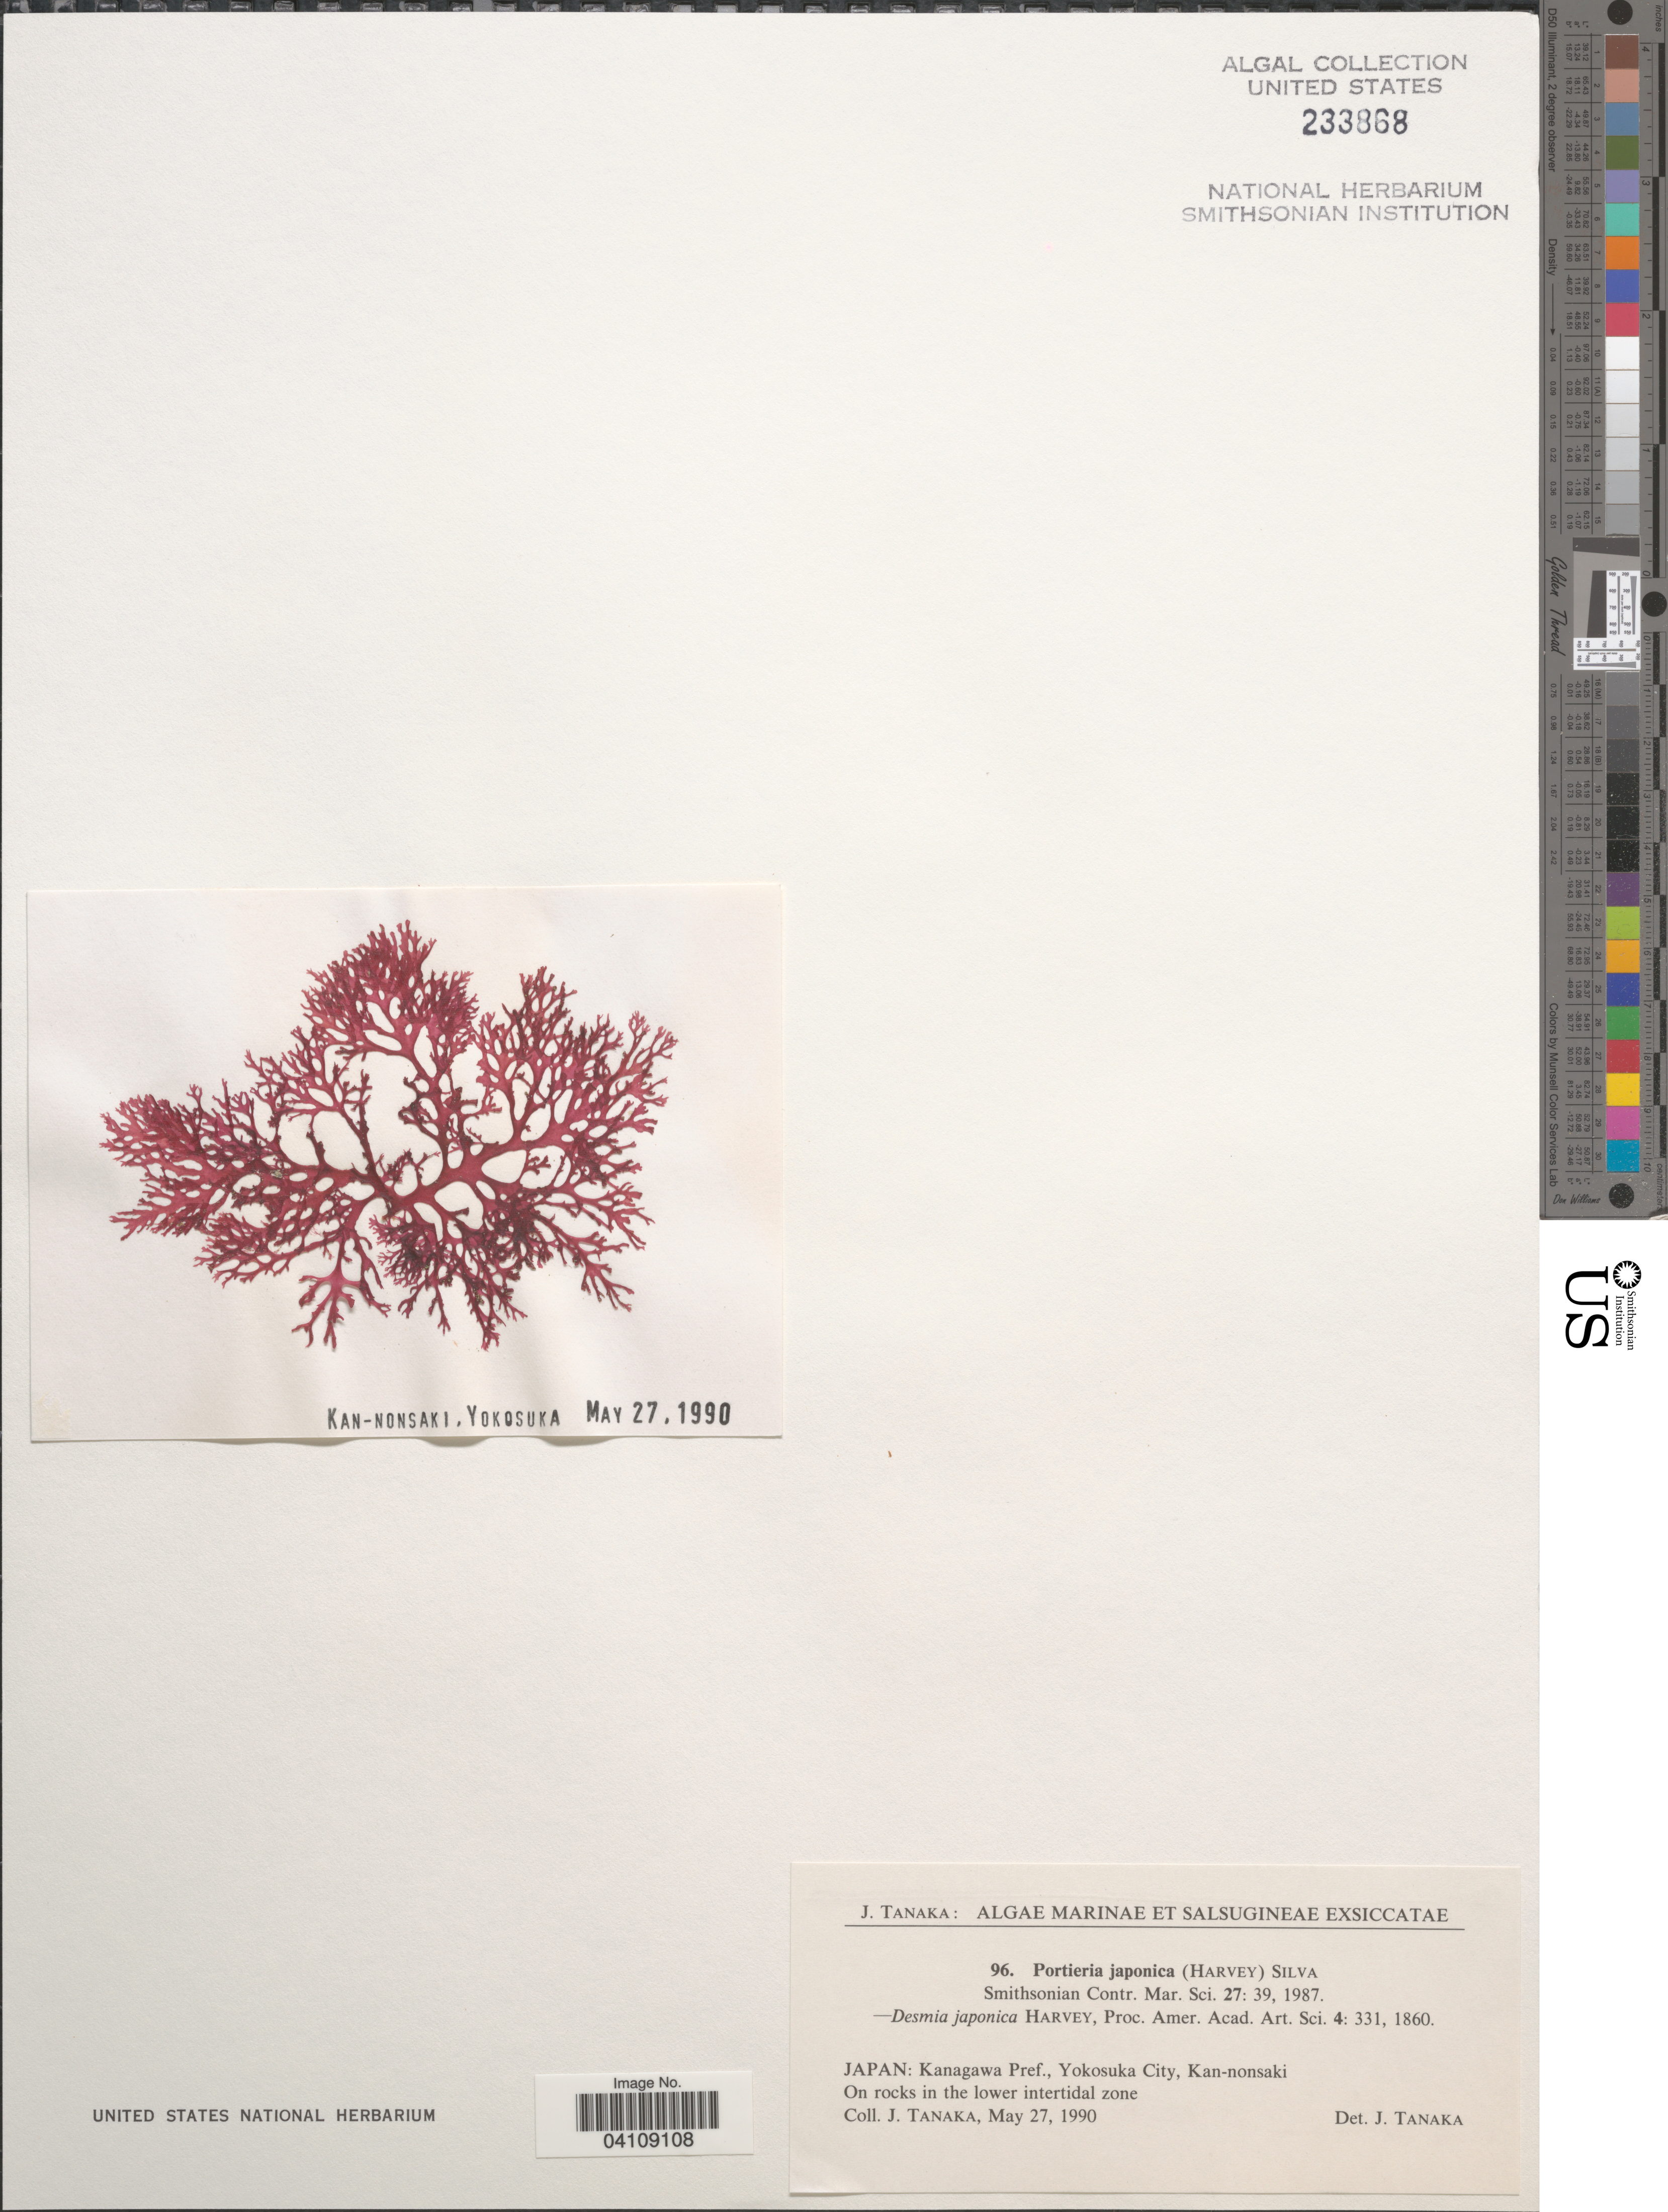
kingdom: Plantae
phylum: Rhodophyta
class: Florideophyceae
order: Gigartinales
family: Rhizophyllidaceae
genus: Portieria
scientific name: Portieria japonica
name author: (Harv.) P.C. Silva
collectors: J. Tanaka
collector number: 96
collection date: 1990-05-27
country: Japan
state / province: Kanagawa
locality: Kanagawa Pref., Yokosuka City, Kan-nonsaki.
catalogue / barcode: US 233868